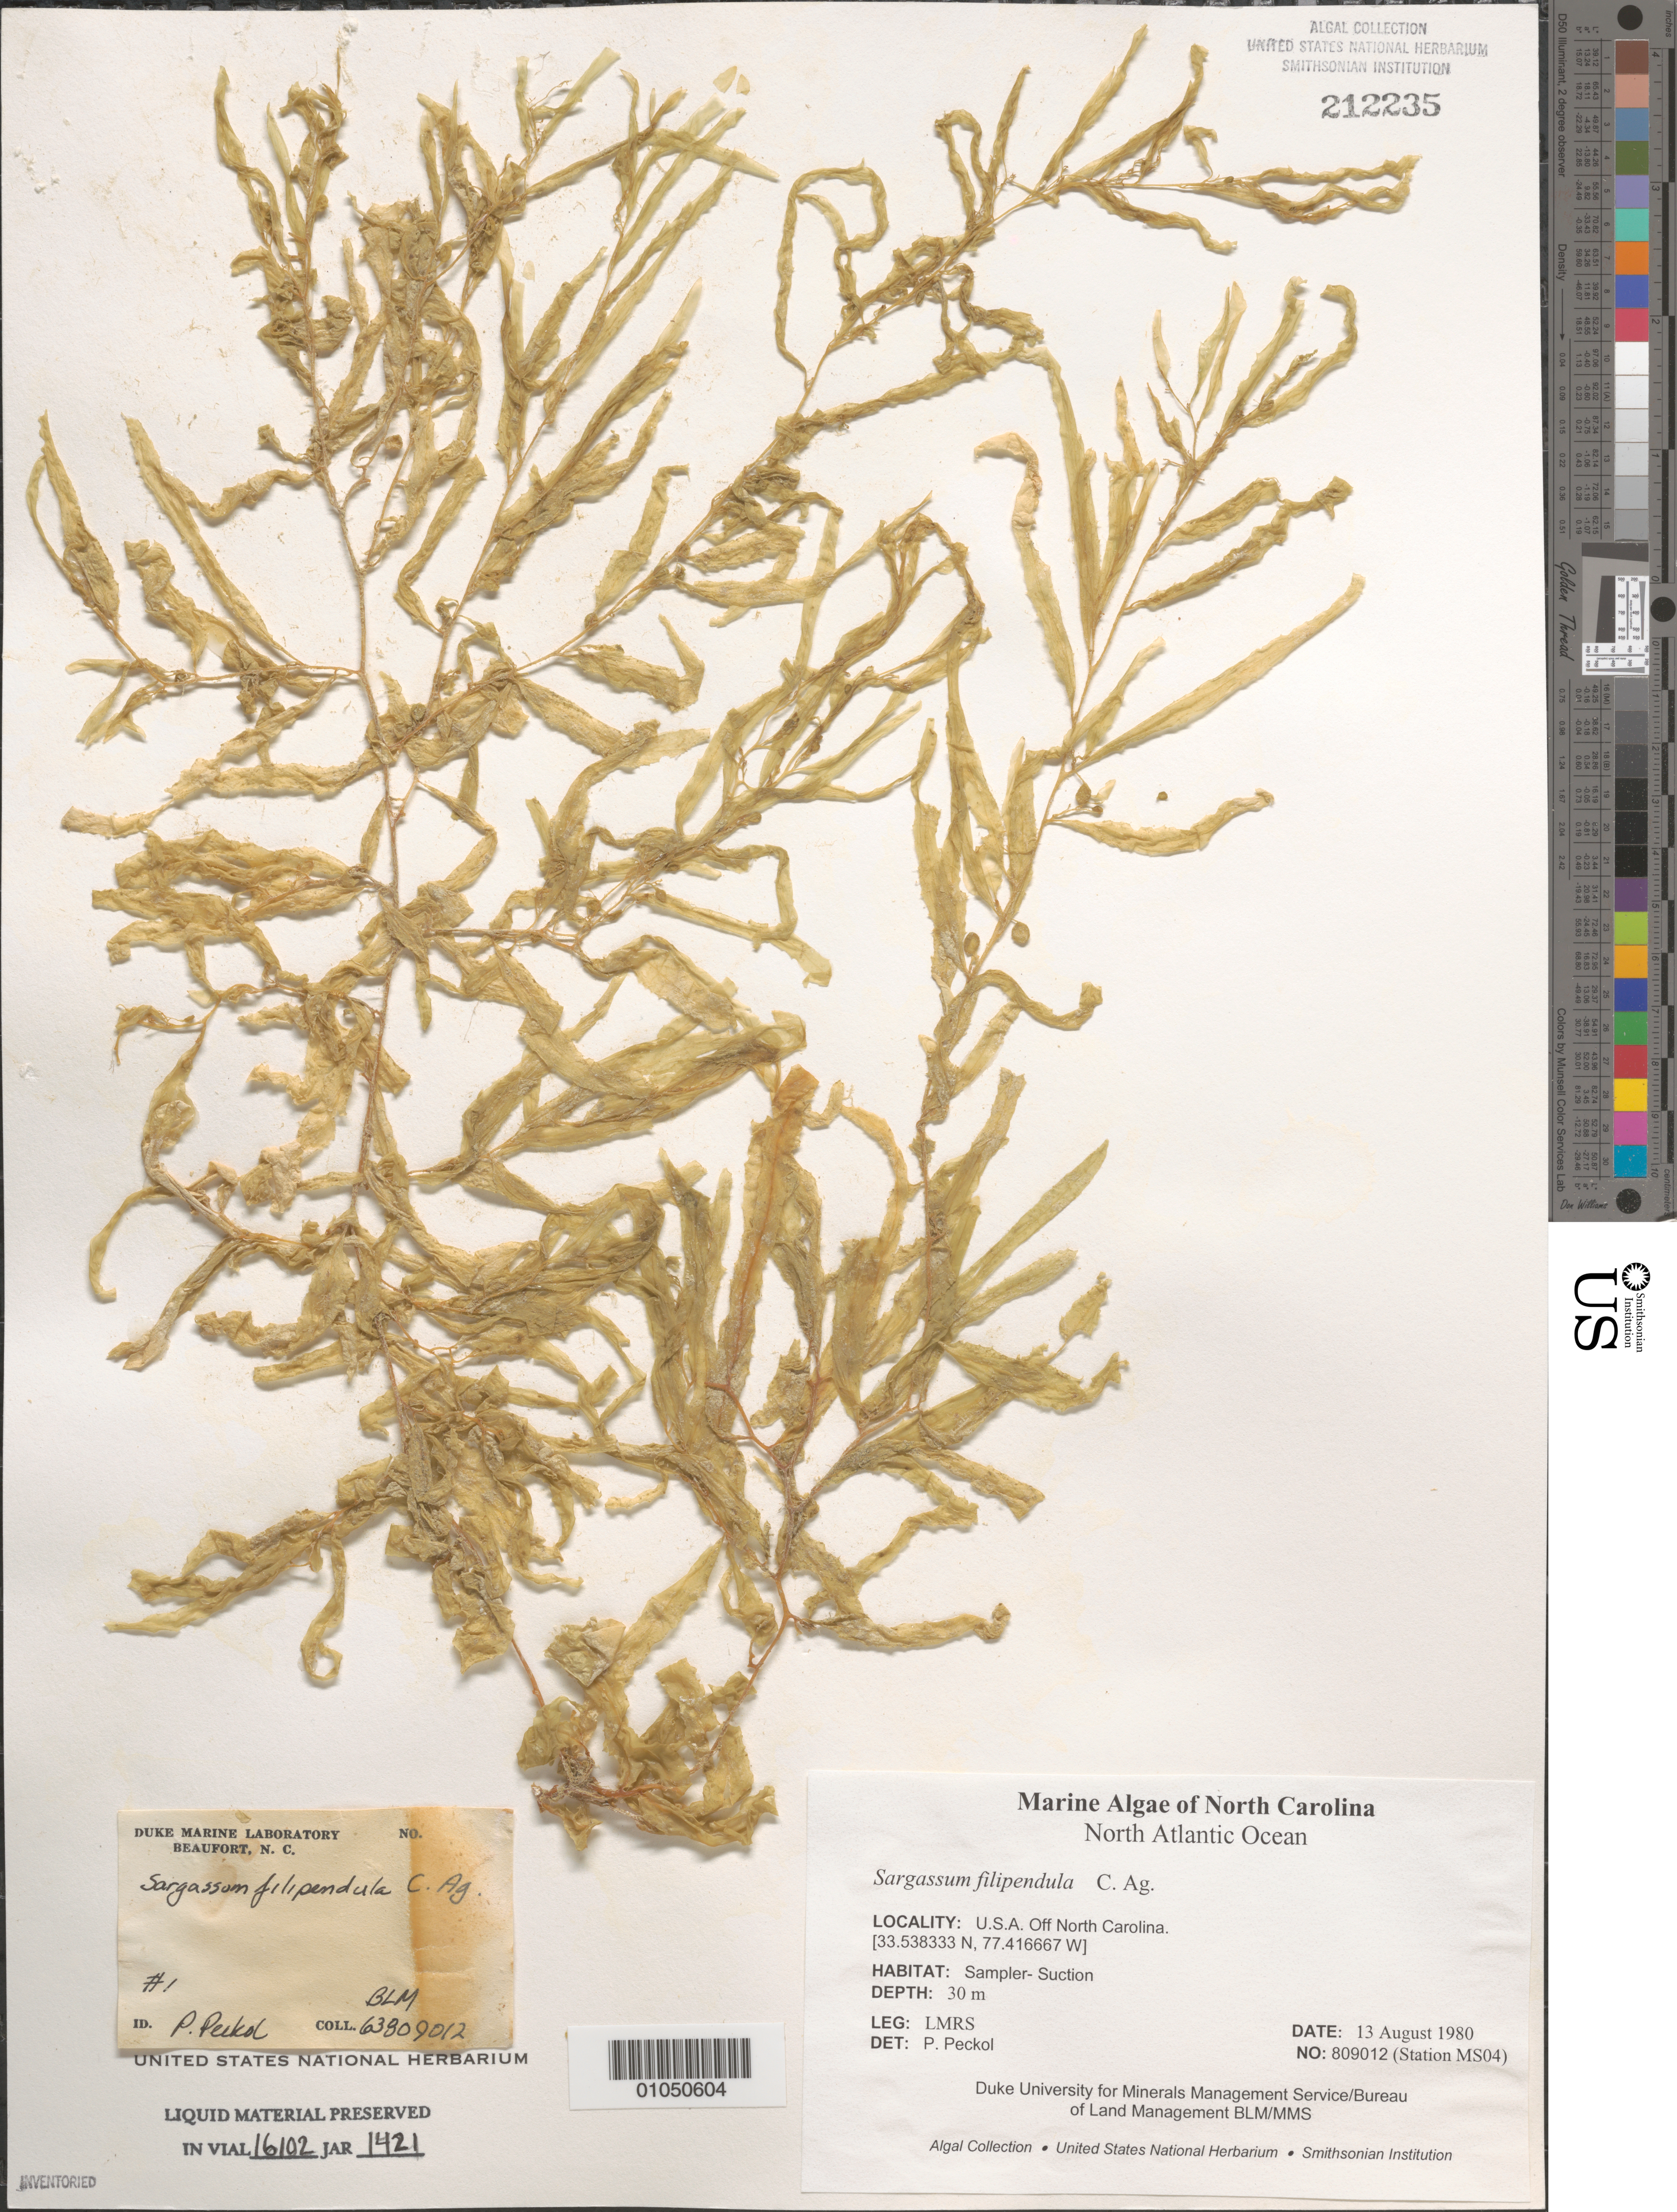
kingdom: Chromista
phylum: Ochrophyta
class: Phaeophyceae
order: Fucales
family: Sargassaceae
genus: Sargassum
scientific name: Sargassum filipendula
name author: C. Agardh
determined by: Peckol, P.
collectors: LMRS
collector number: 809012 Station MS04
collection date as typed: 13 Aug 1980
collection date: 1980-08-13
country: United States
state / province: North Carolina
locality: North Atlantic Ocean off North Carolina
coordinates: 33.538333 N, 77.416667 W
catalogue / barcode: US 212235